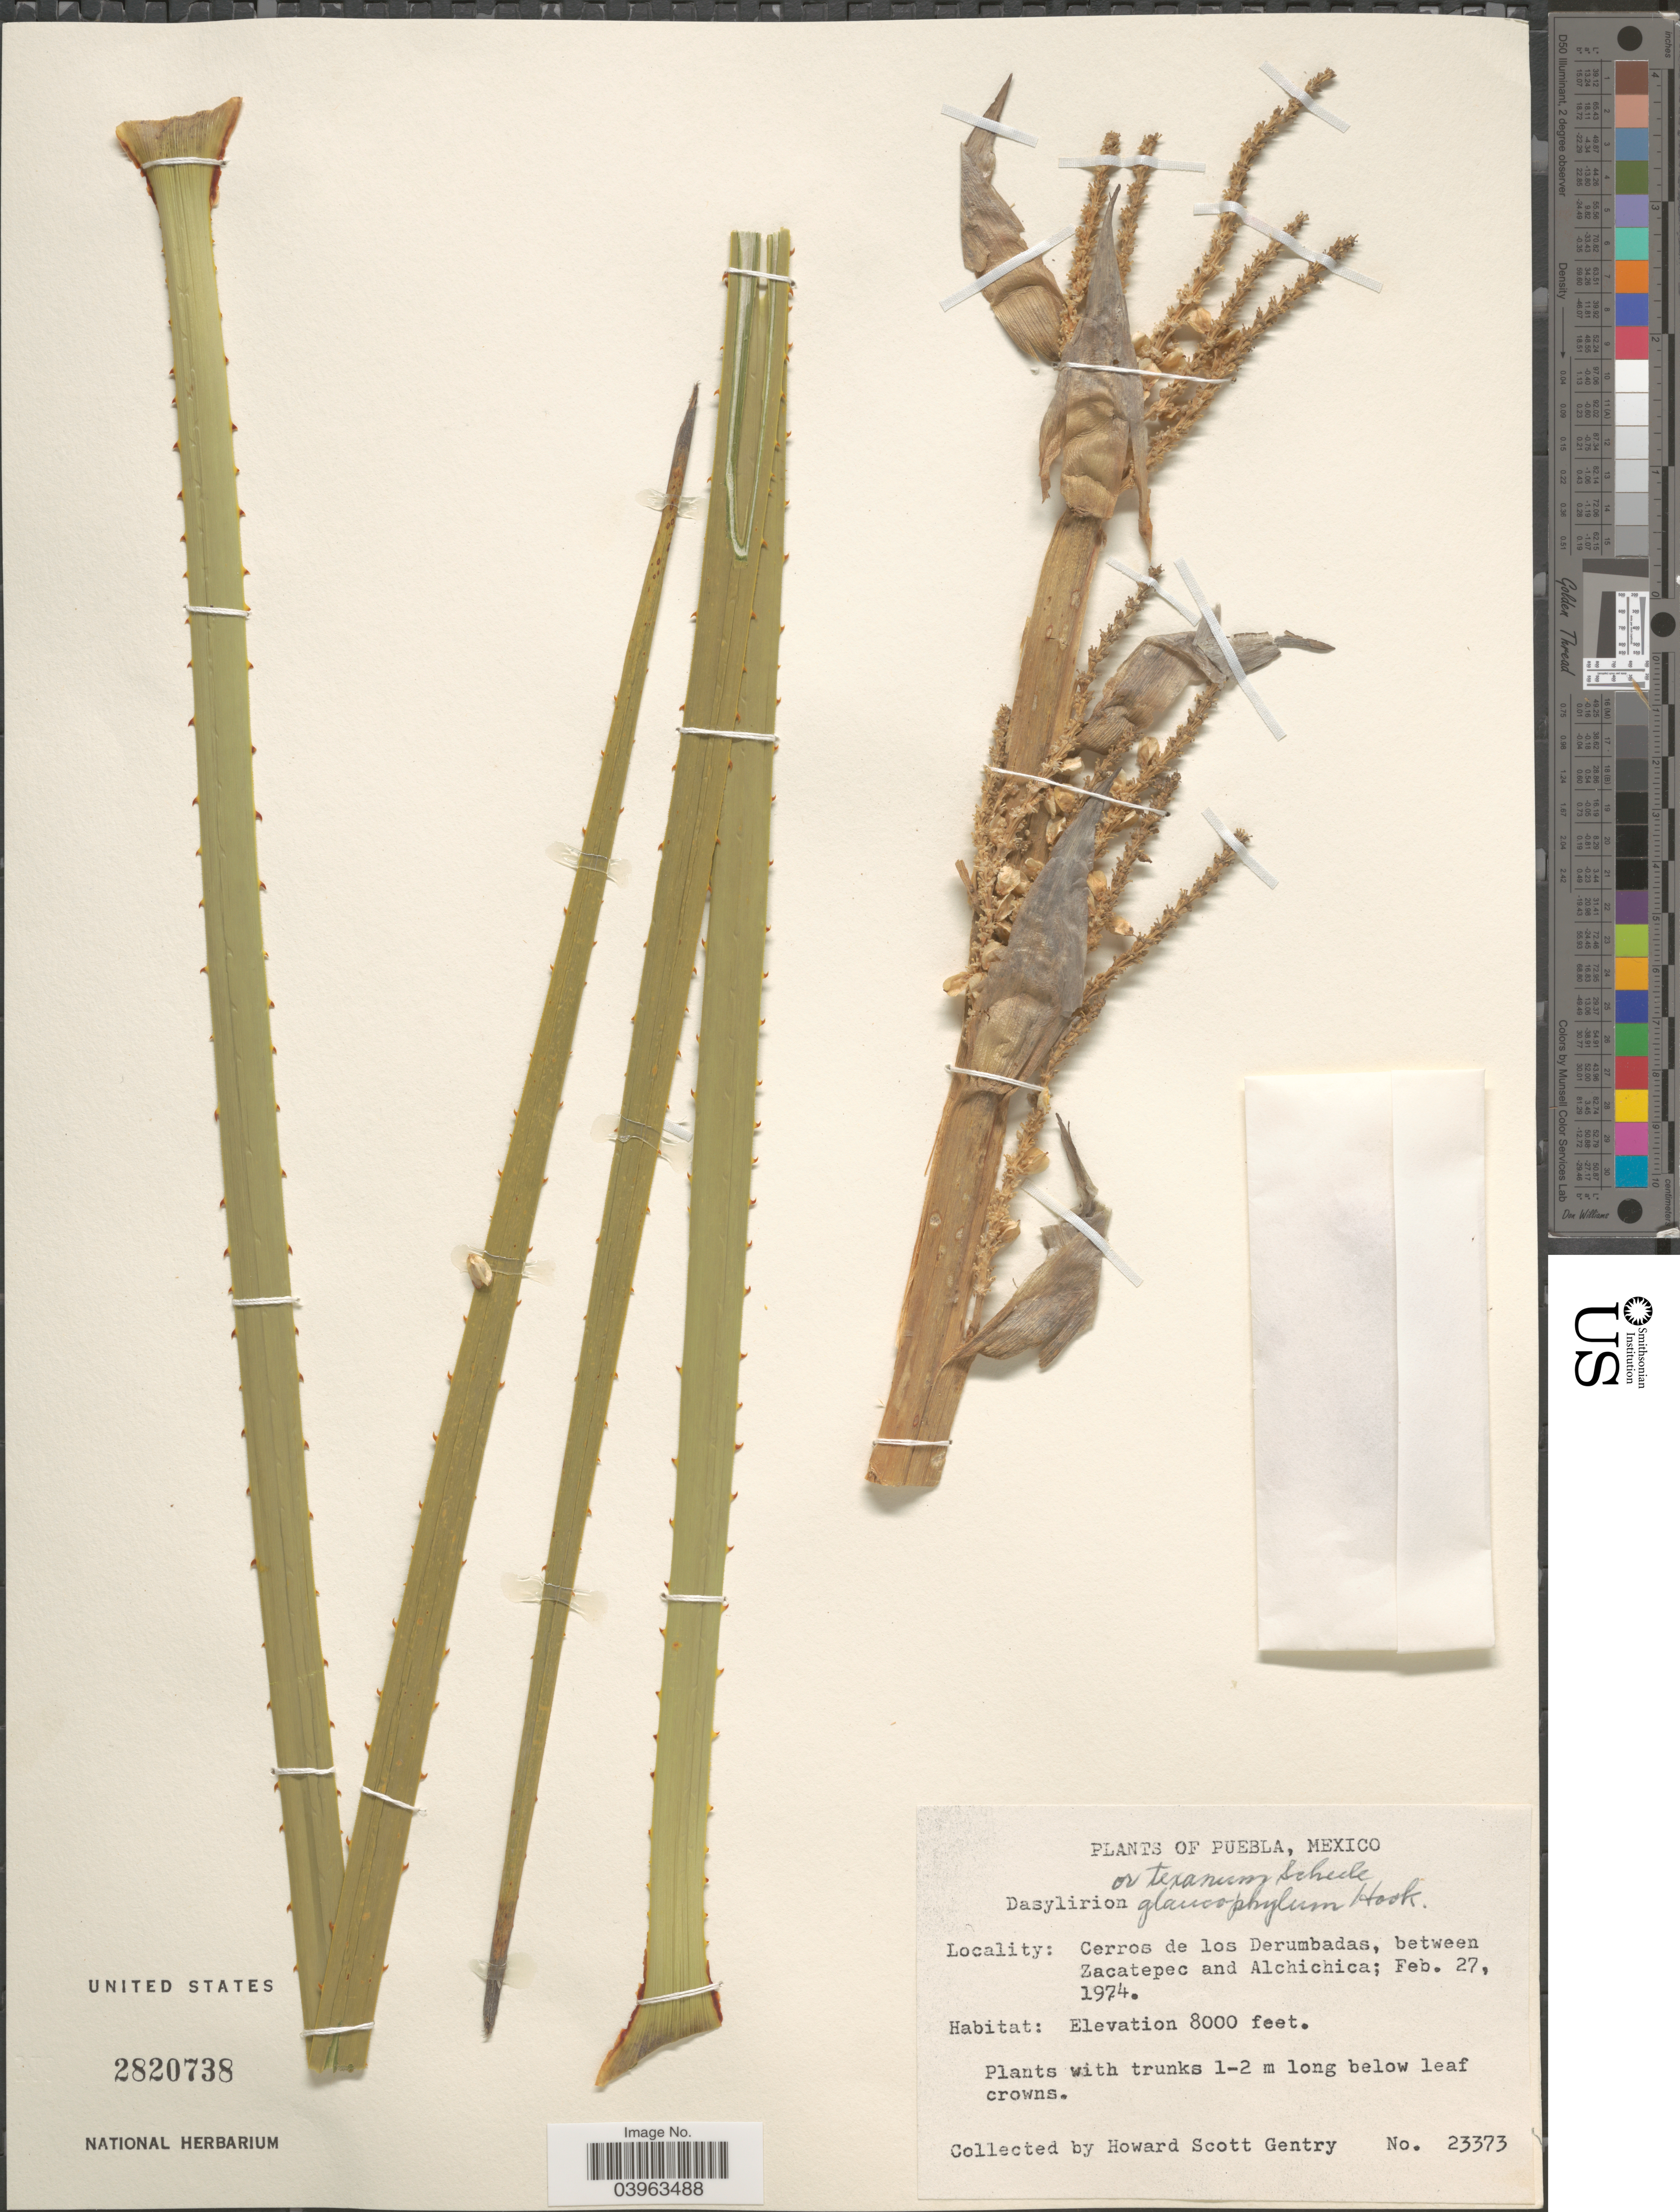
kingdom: Plantae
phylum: Tracheophyta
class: Liliopsida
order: Asparagales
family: Asparagaceae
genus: Dasylirion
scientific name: Dasylirion texanum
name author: Scheele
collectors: H. S. Gentry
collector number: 23373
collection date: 1974-02-27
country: Mexico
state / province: Puebla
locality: Cerros de los Derumbadas, between Zacatepec and Alchichica.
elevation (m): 2438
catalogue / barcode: US 2820738